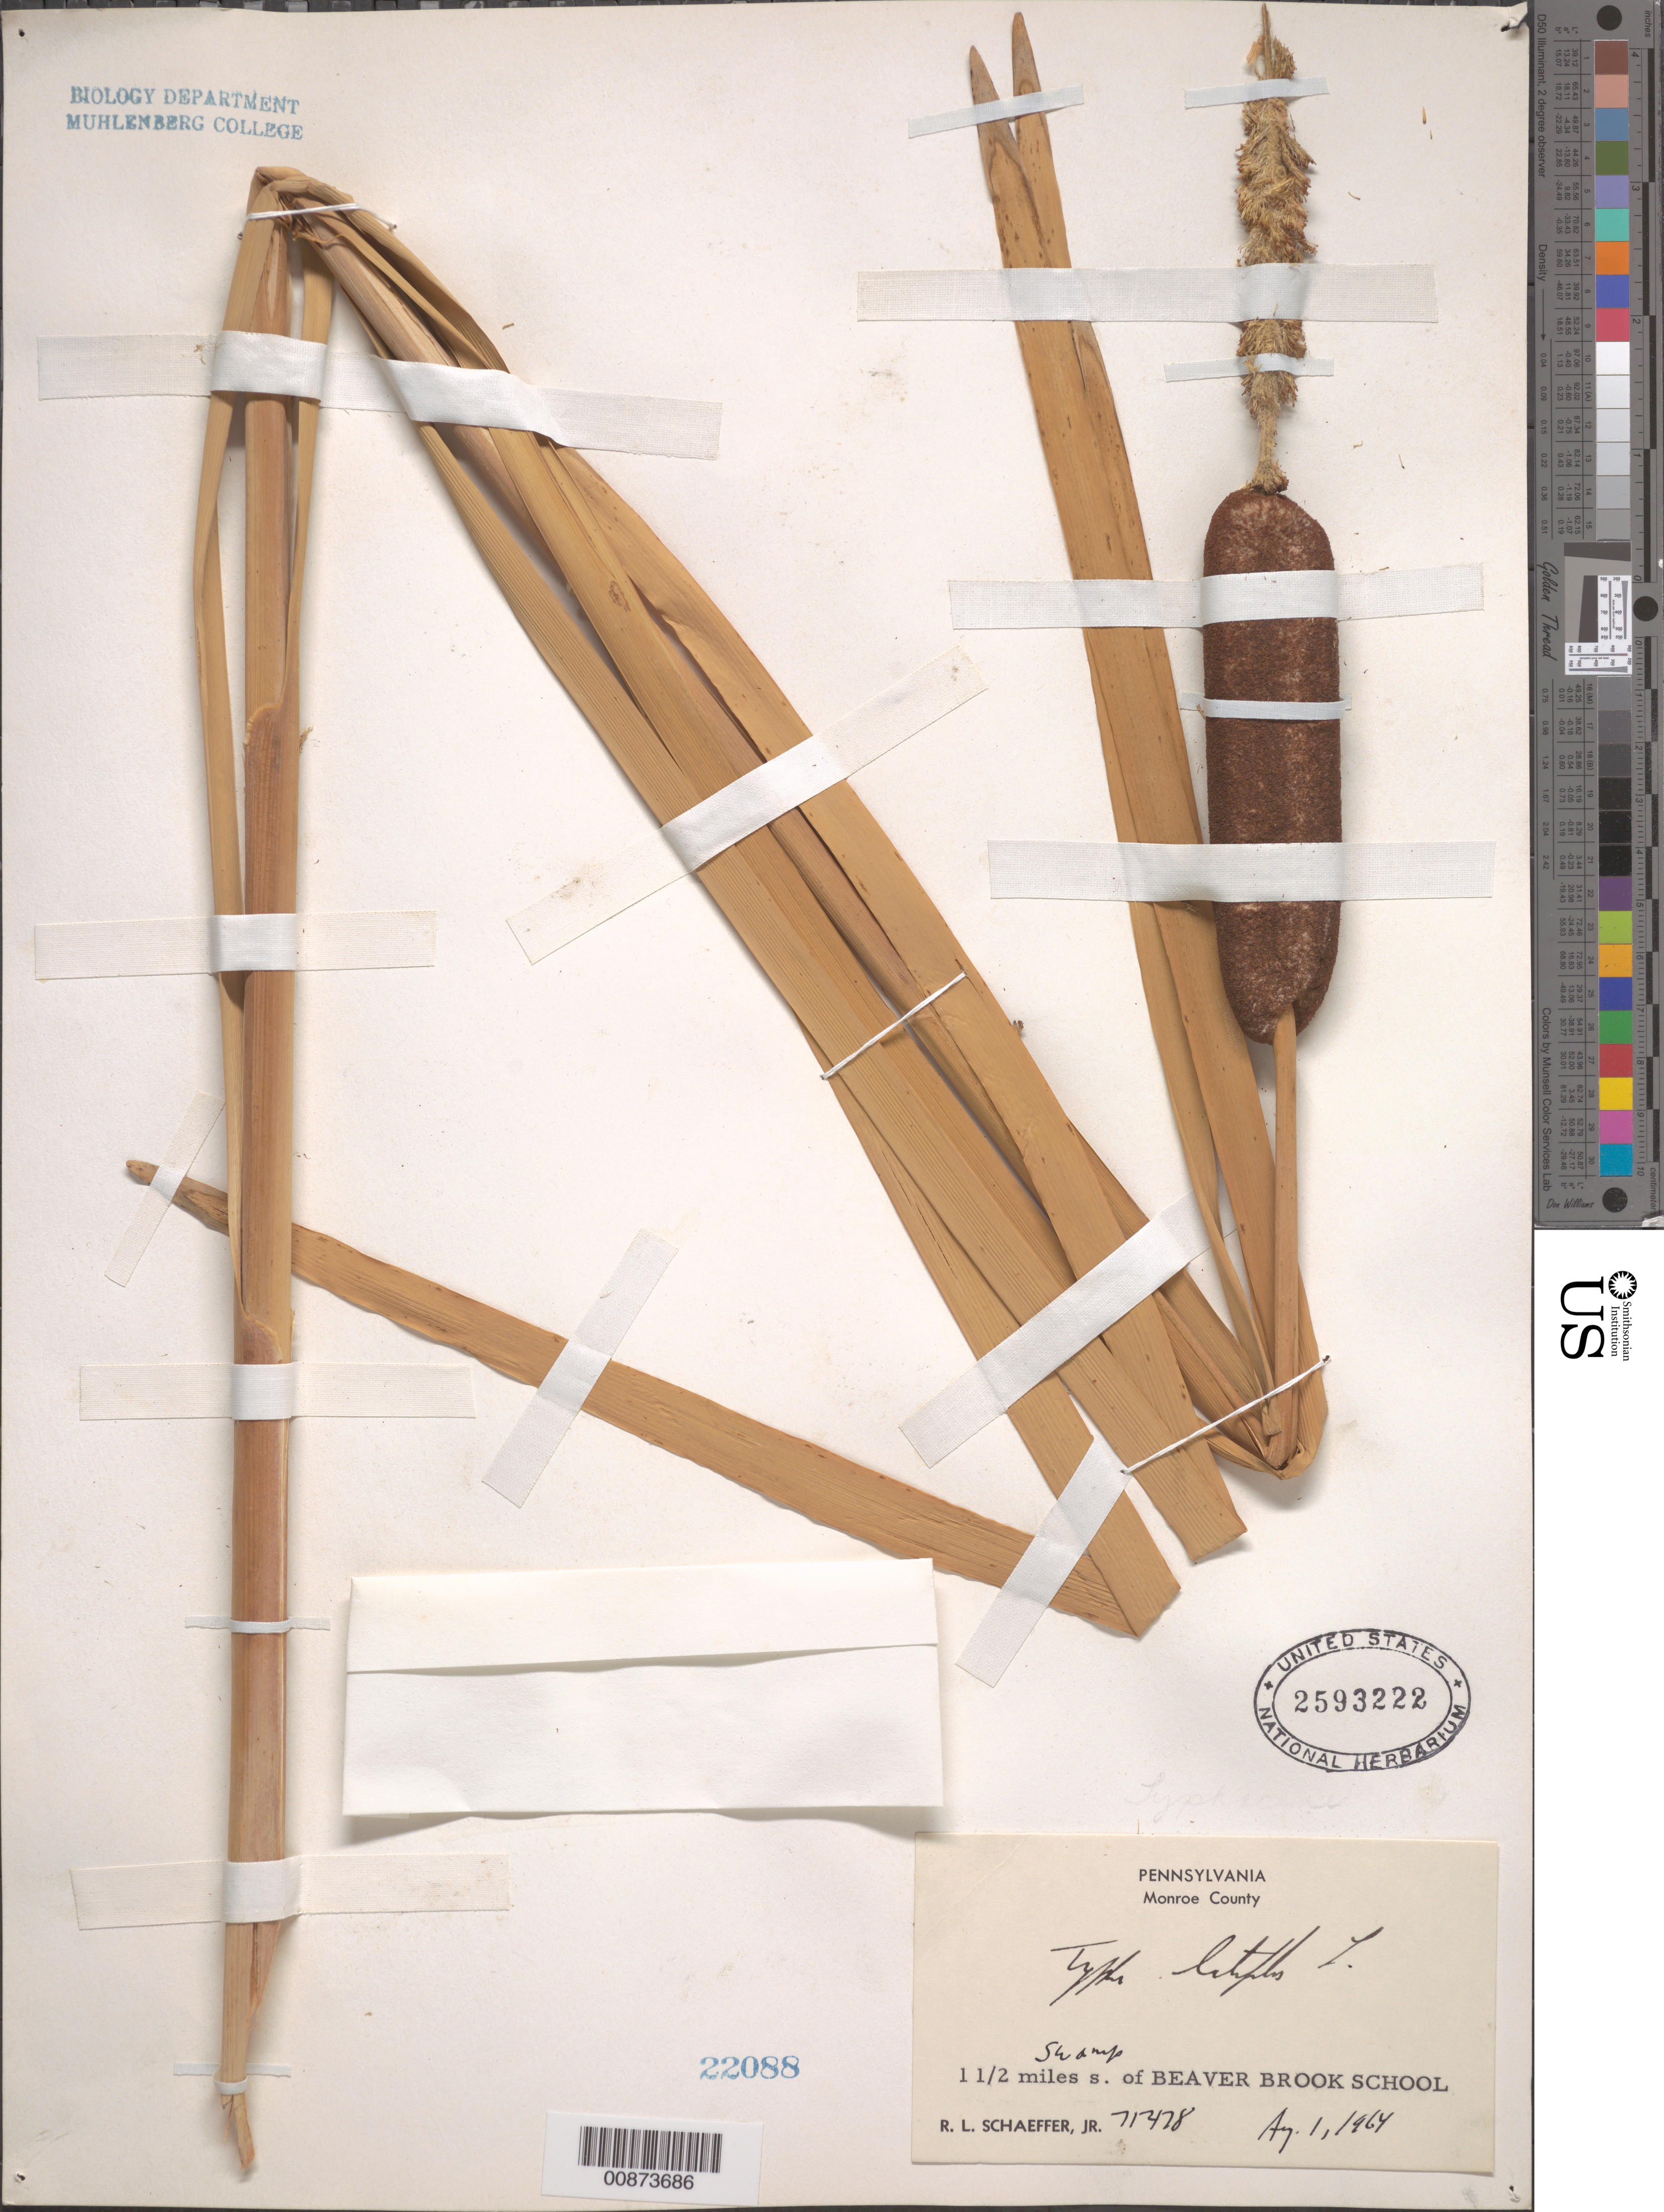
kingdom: Plantae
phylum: Tracheophyta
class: Liliopsida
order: Poales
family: Typhaceae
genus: Typha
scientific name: Typha latifolia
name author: L.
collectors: R. Schaeffer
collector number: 75478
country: United States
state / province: Pennsylvania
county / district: Monroe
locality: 1 1/2 miles S of Beaver Brook School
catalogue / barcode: US 2593222